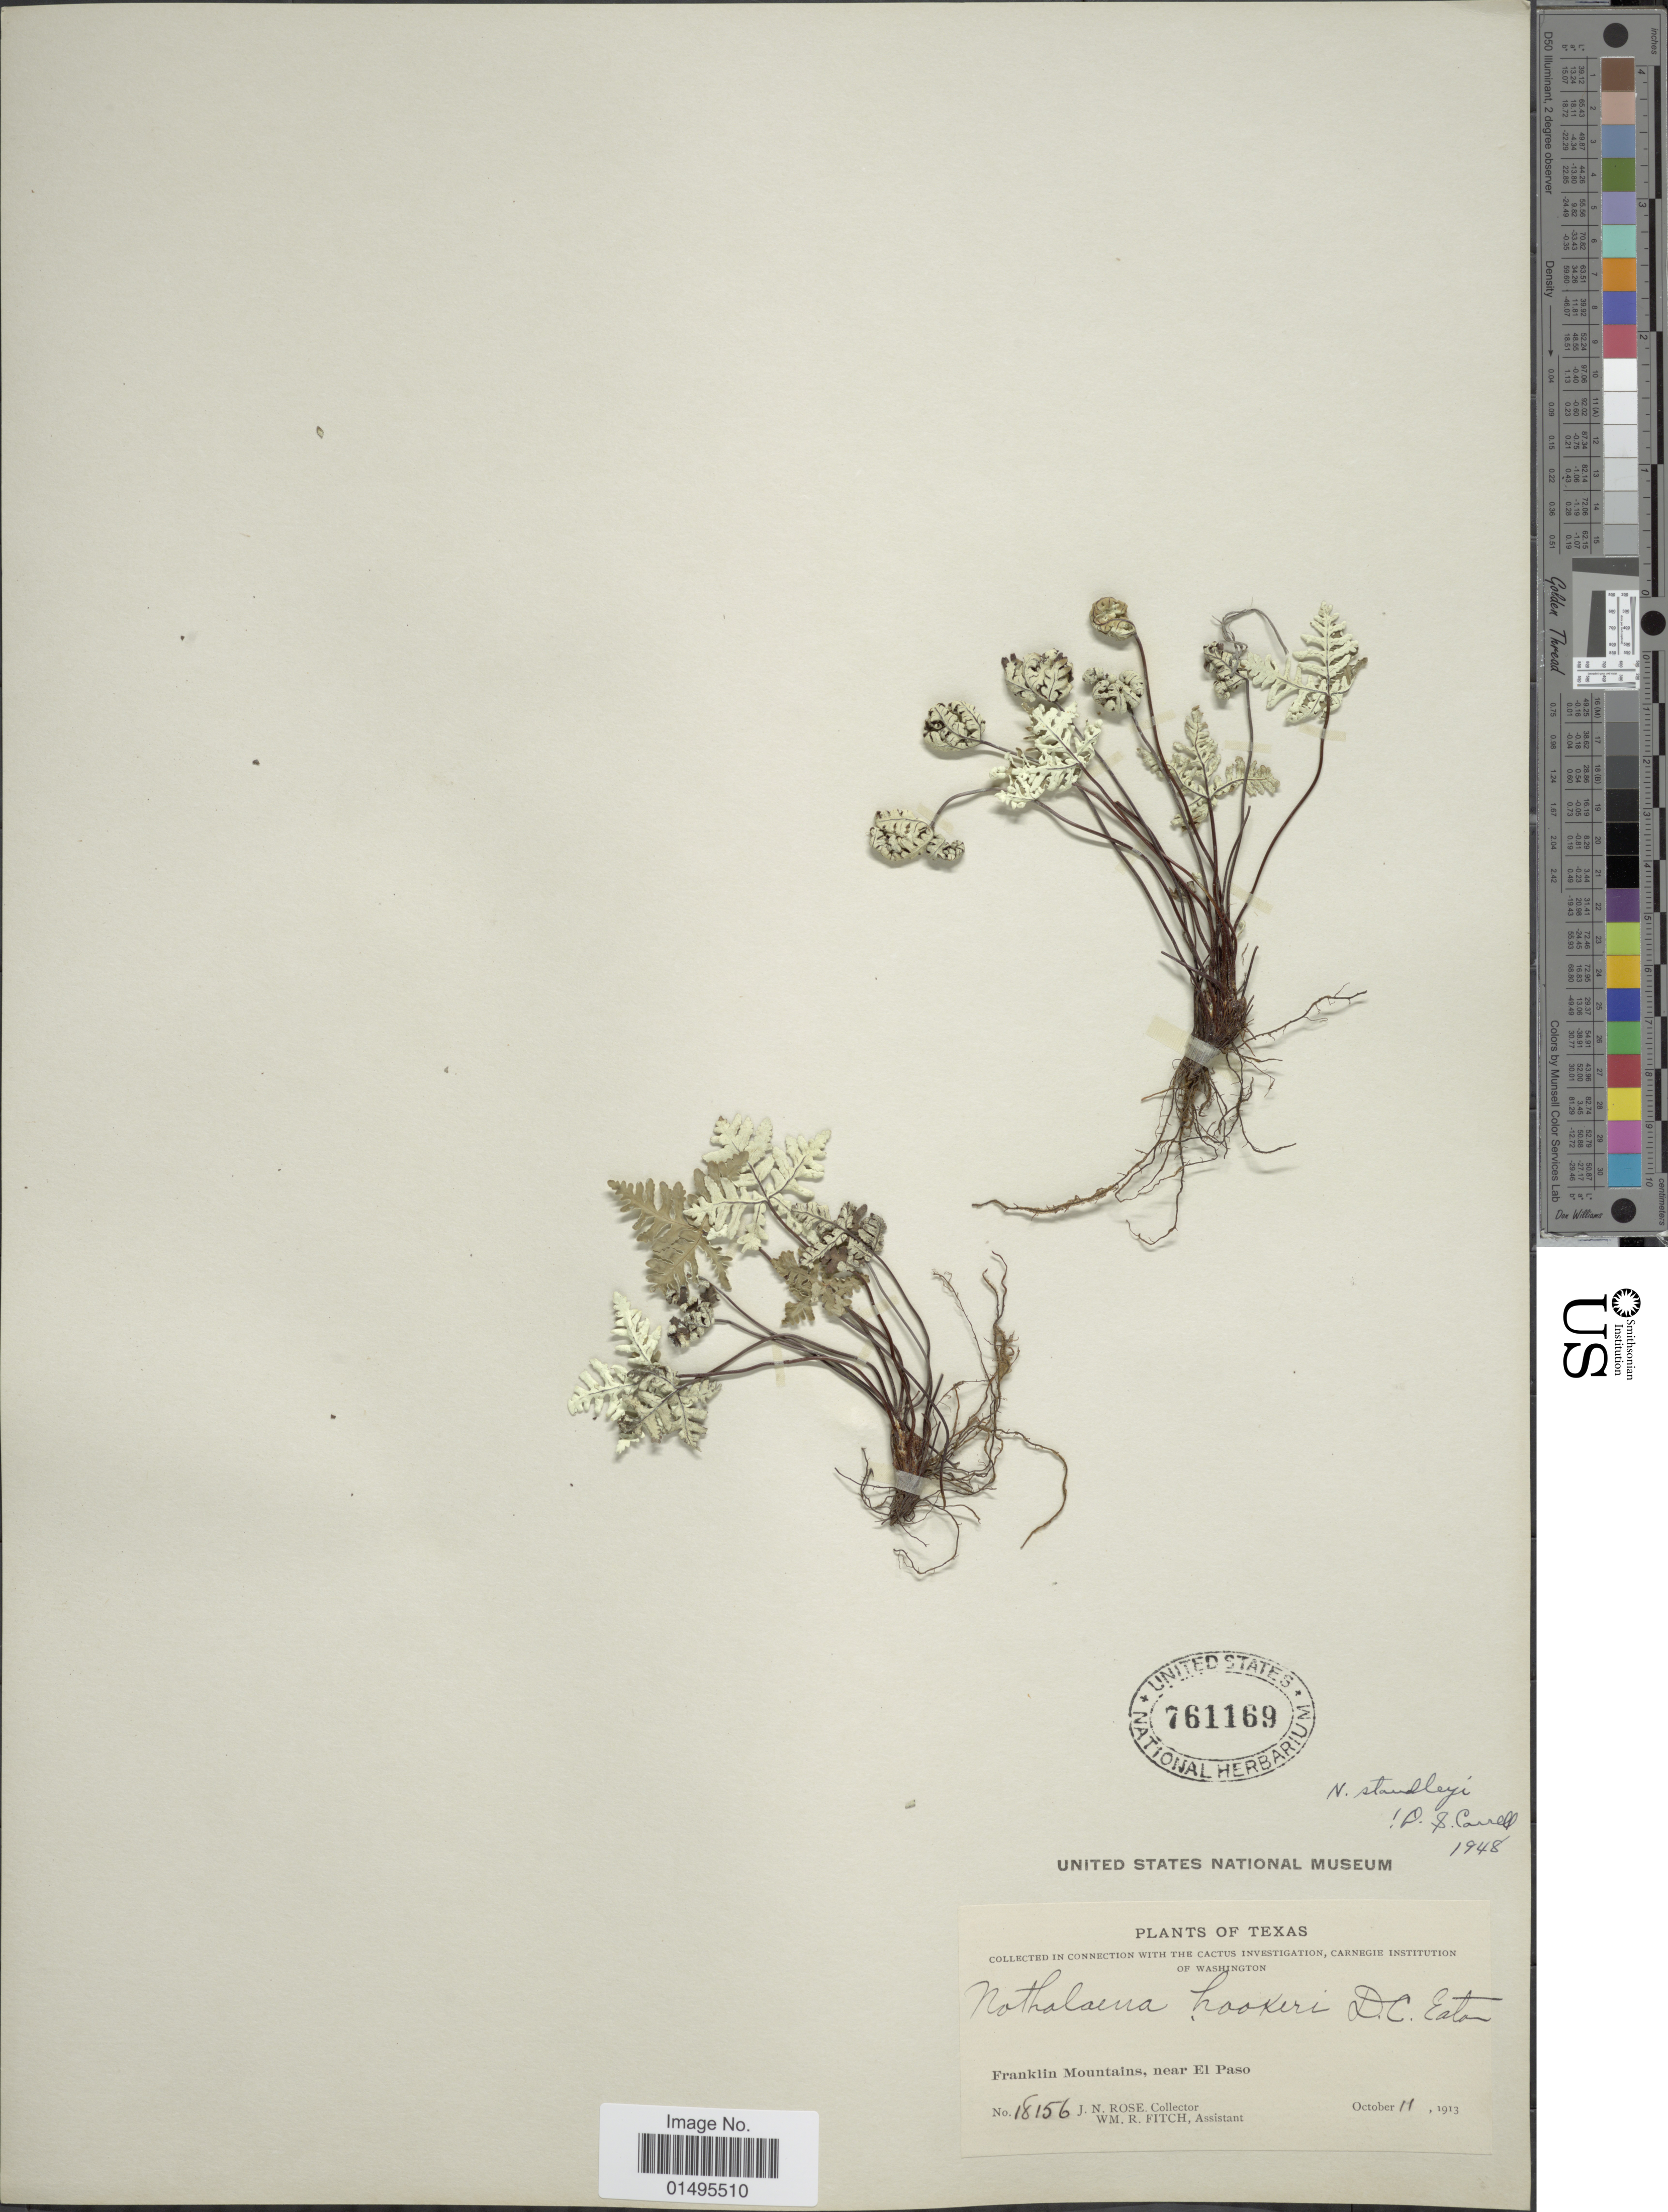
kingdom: Plantae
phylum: Tracheophyta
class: Polypodiopsida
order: Polypodiales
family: Pteridaceae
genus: Notholaena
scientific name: Notholaena standleyi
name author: Maxon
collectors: J. N. Rose & W. R. Fitch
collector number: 18156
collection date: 1913-10-11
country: United States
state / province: Texas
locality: Franklin Mountains, near El Paso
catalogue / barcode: US 761169